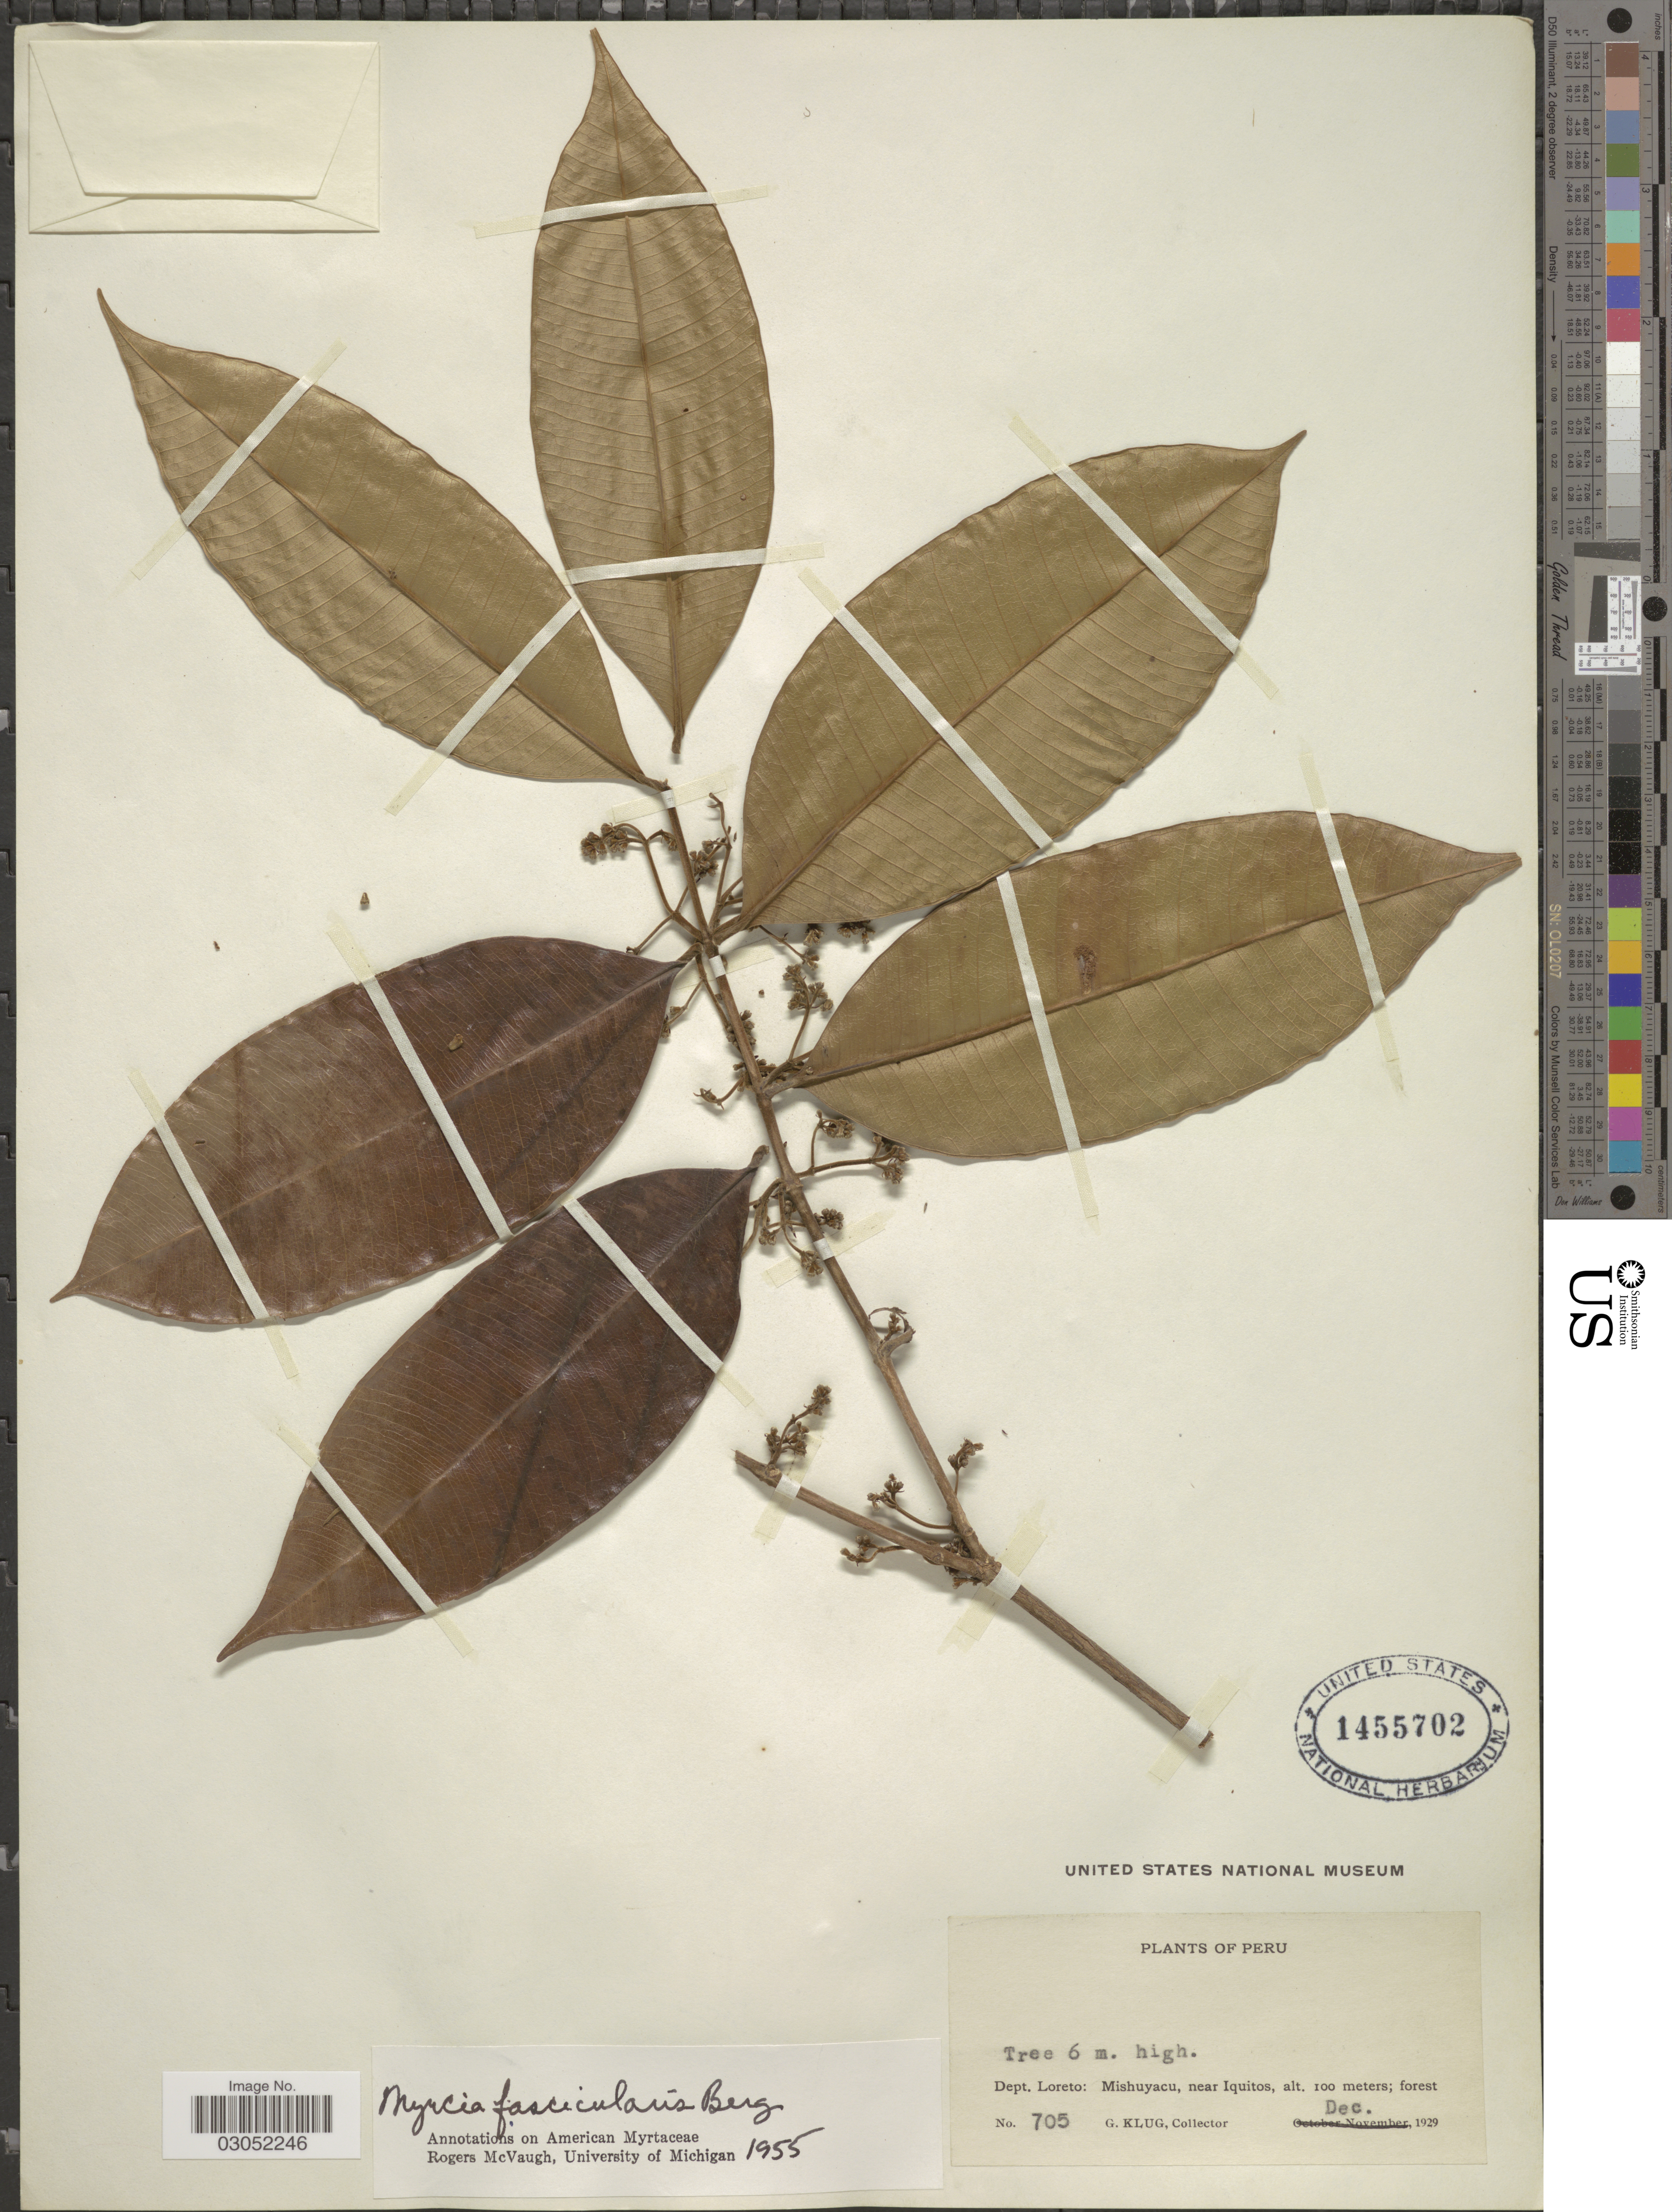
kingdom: Plantae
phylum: Tracheophyta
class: Magnoliopsida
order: Myrtales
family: Myrtaceae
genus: Myrcia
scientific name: Myrcia fascicularis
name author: O. Berg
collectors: G. Klug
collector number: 705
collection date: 1929-12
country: Peru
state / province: Loreto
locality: Dept. Loreto: Mishuyacu, near Iquitos.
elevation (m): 100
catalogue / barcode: US 1455702